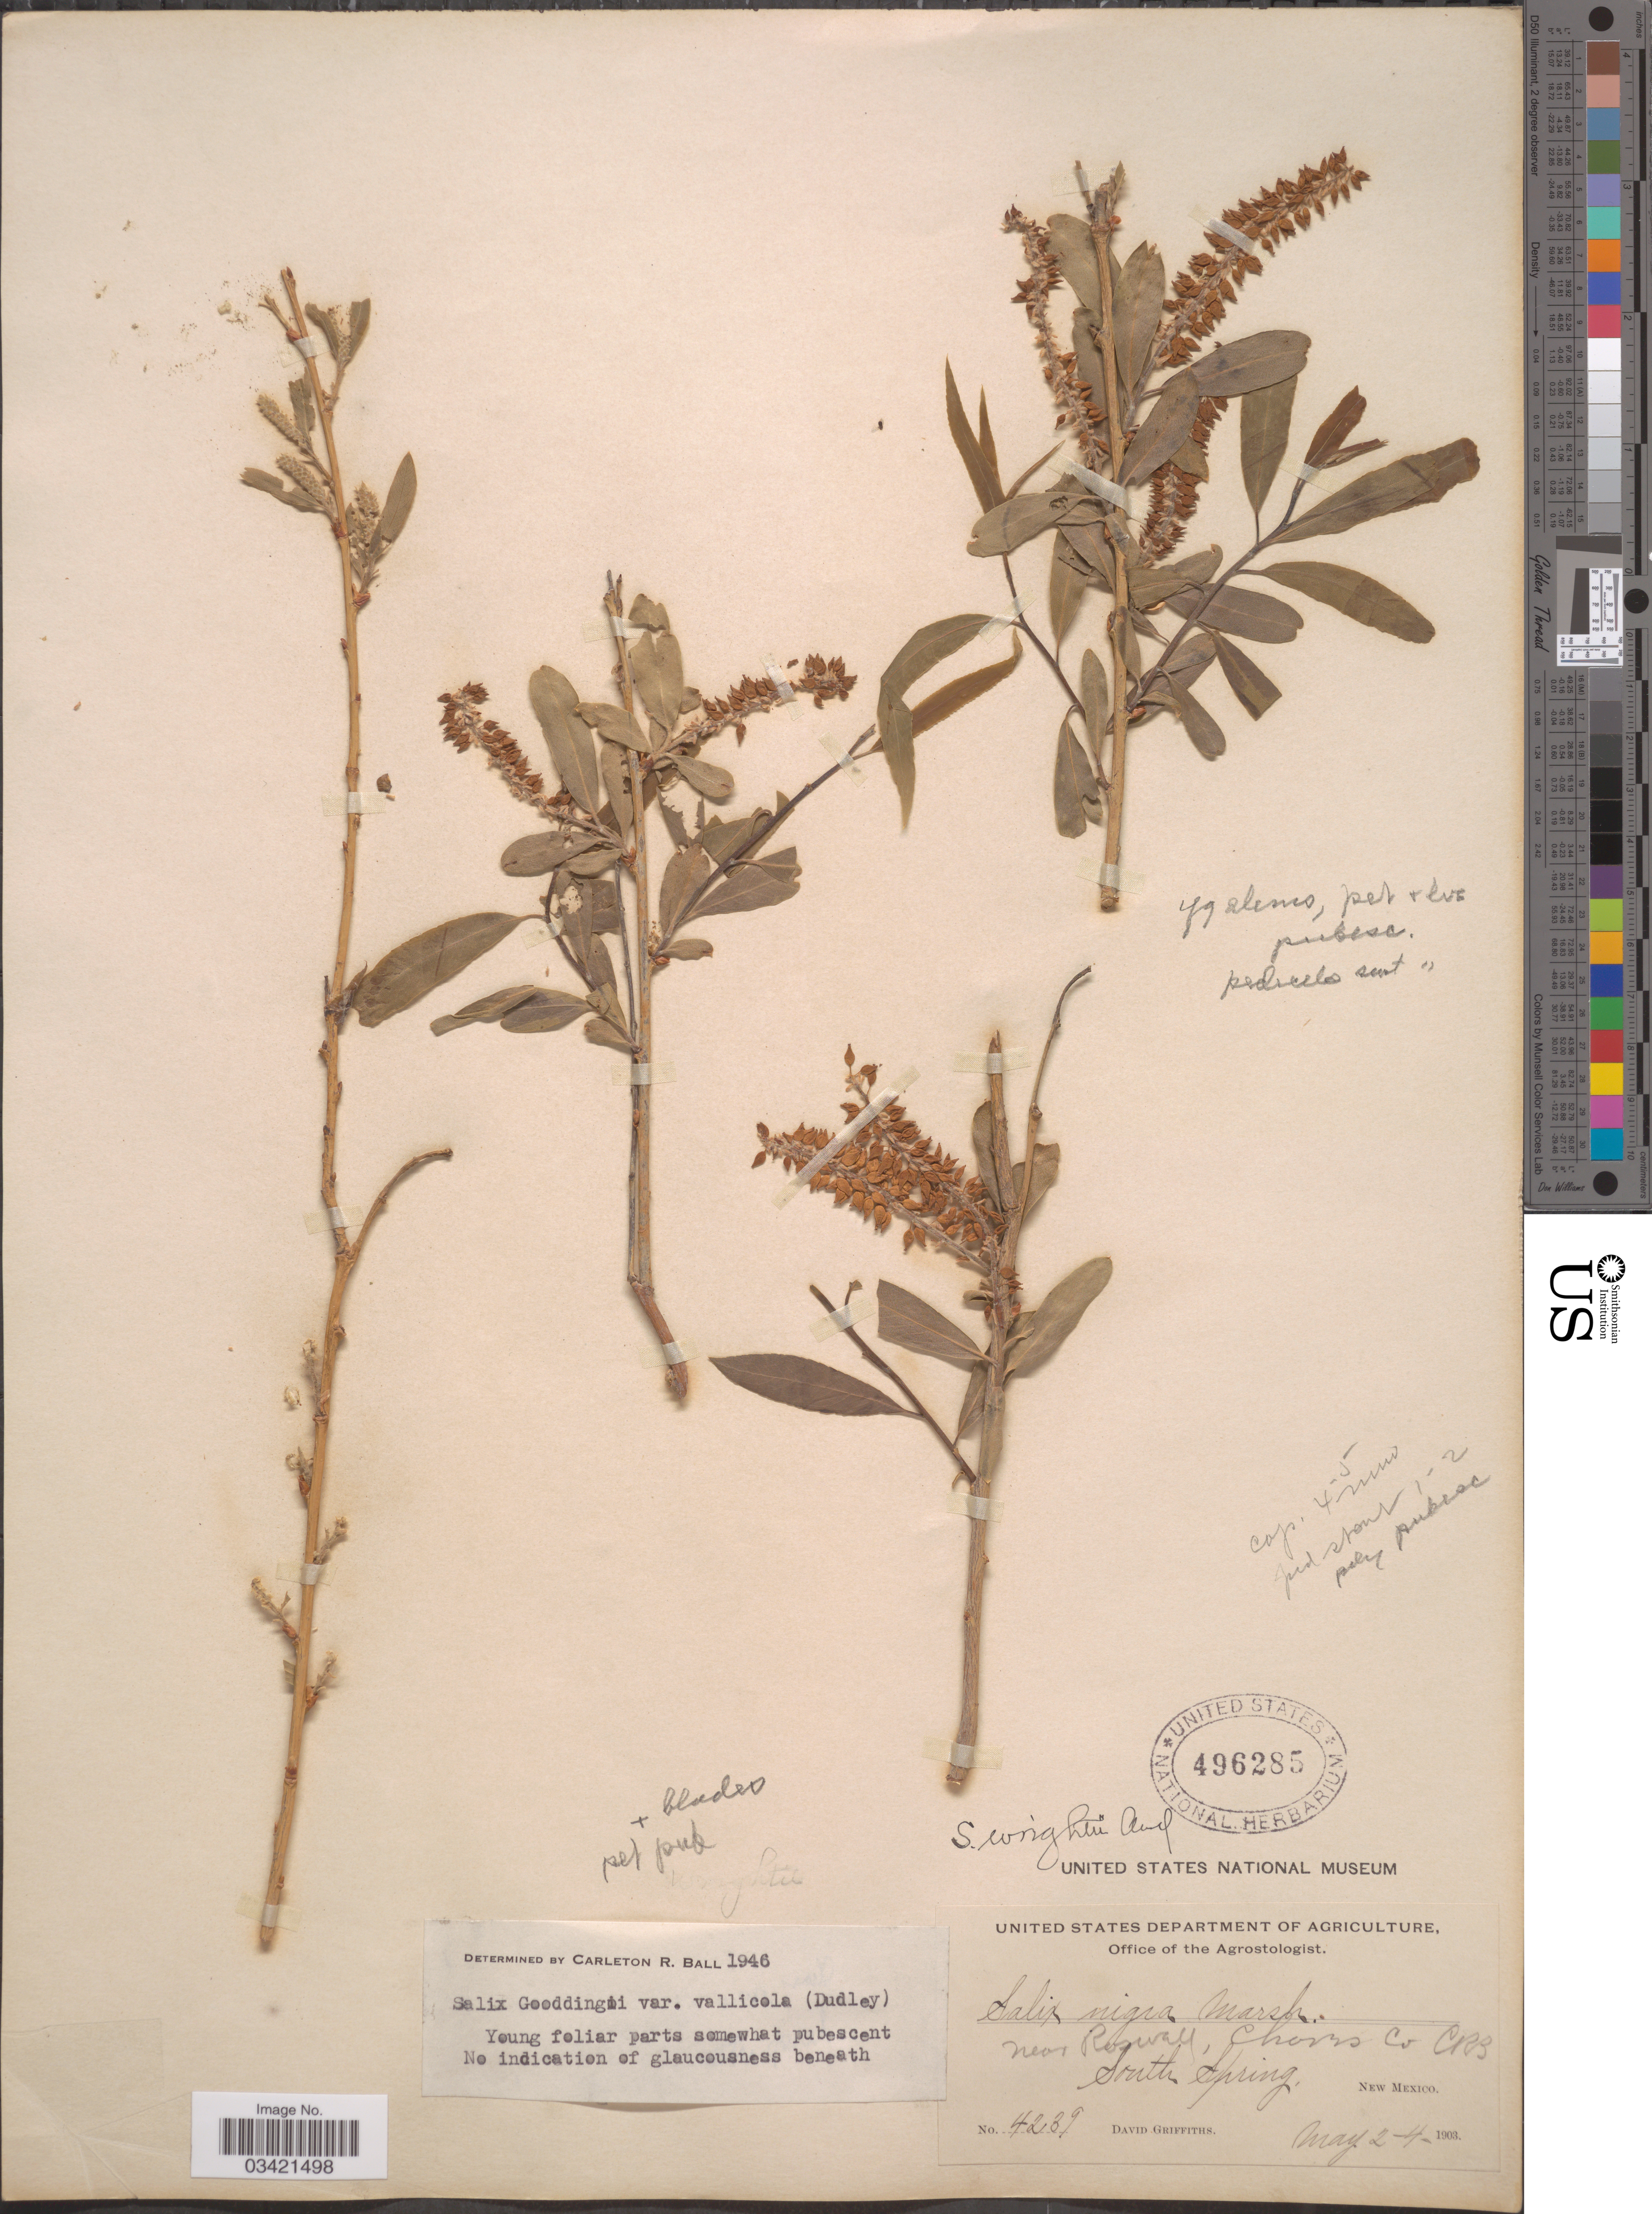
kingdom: Plantae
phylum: Tracheophyta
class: Magnoliopsida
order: Malpighiales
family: Salicaceae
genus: Salix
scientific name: Salix gooddingii var. vallicola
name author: (Dudley) C.R. Ball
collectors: D. Griffiths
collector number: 4239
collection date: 1903-05-02/1903-05-04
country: United States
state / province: New Mexico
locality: Near Roswell, Chaves Co. CRB South Spring.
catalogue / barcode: US 496285